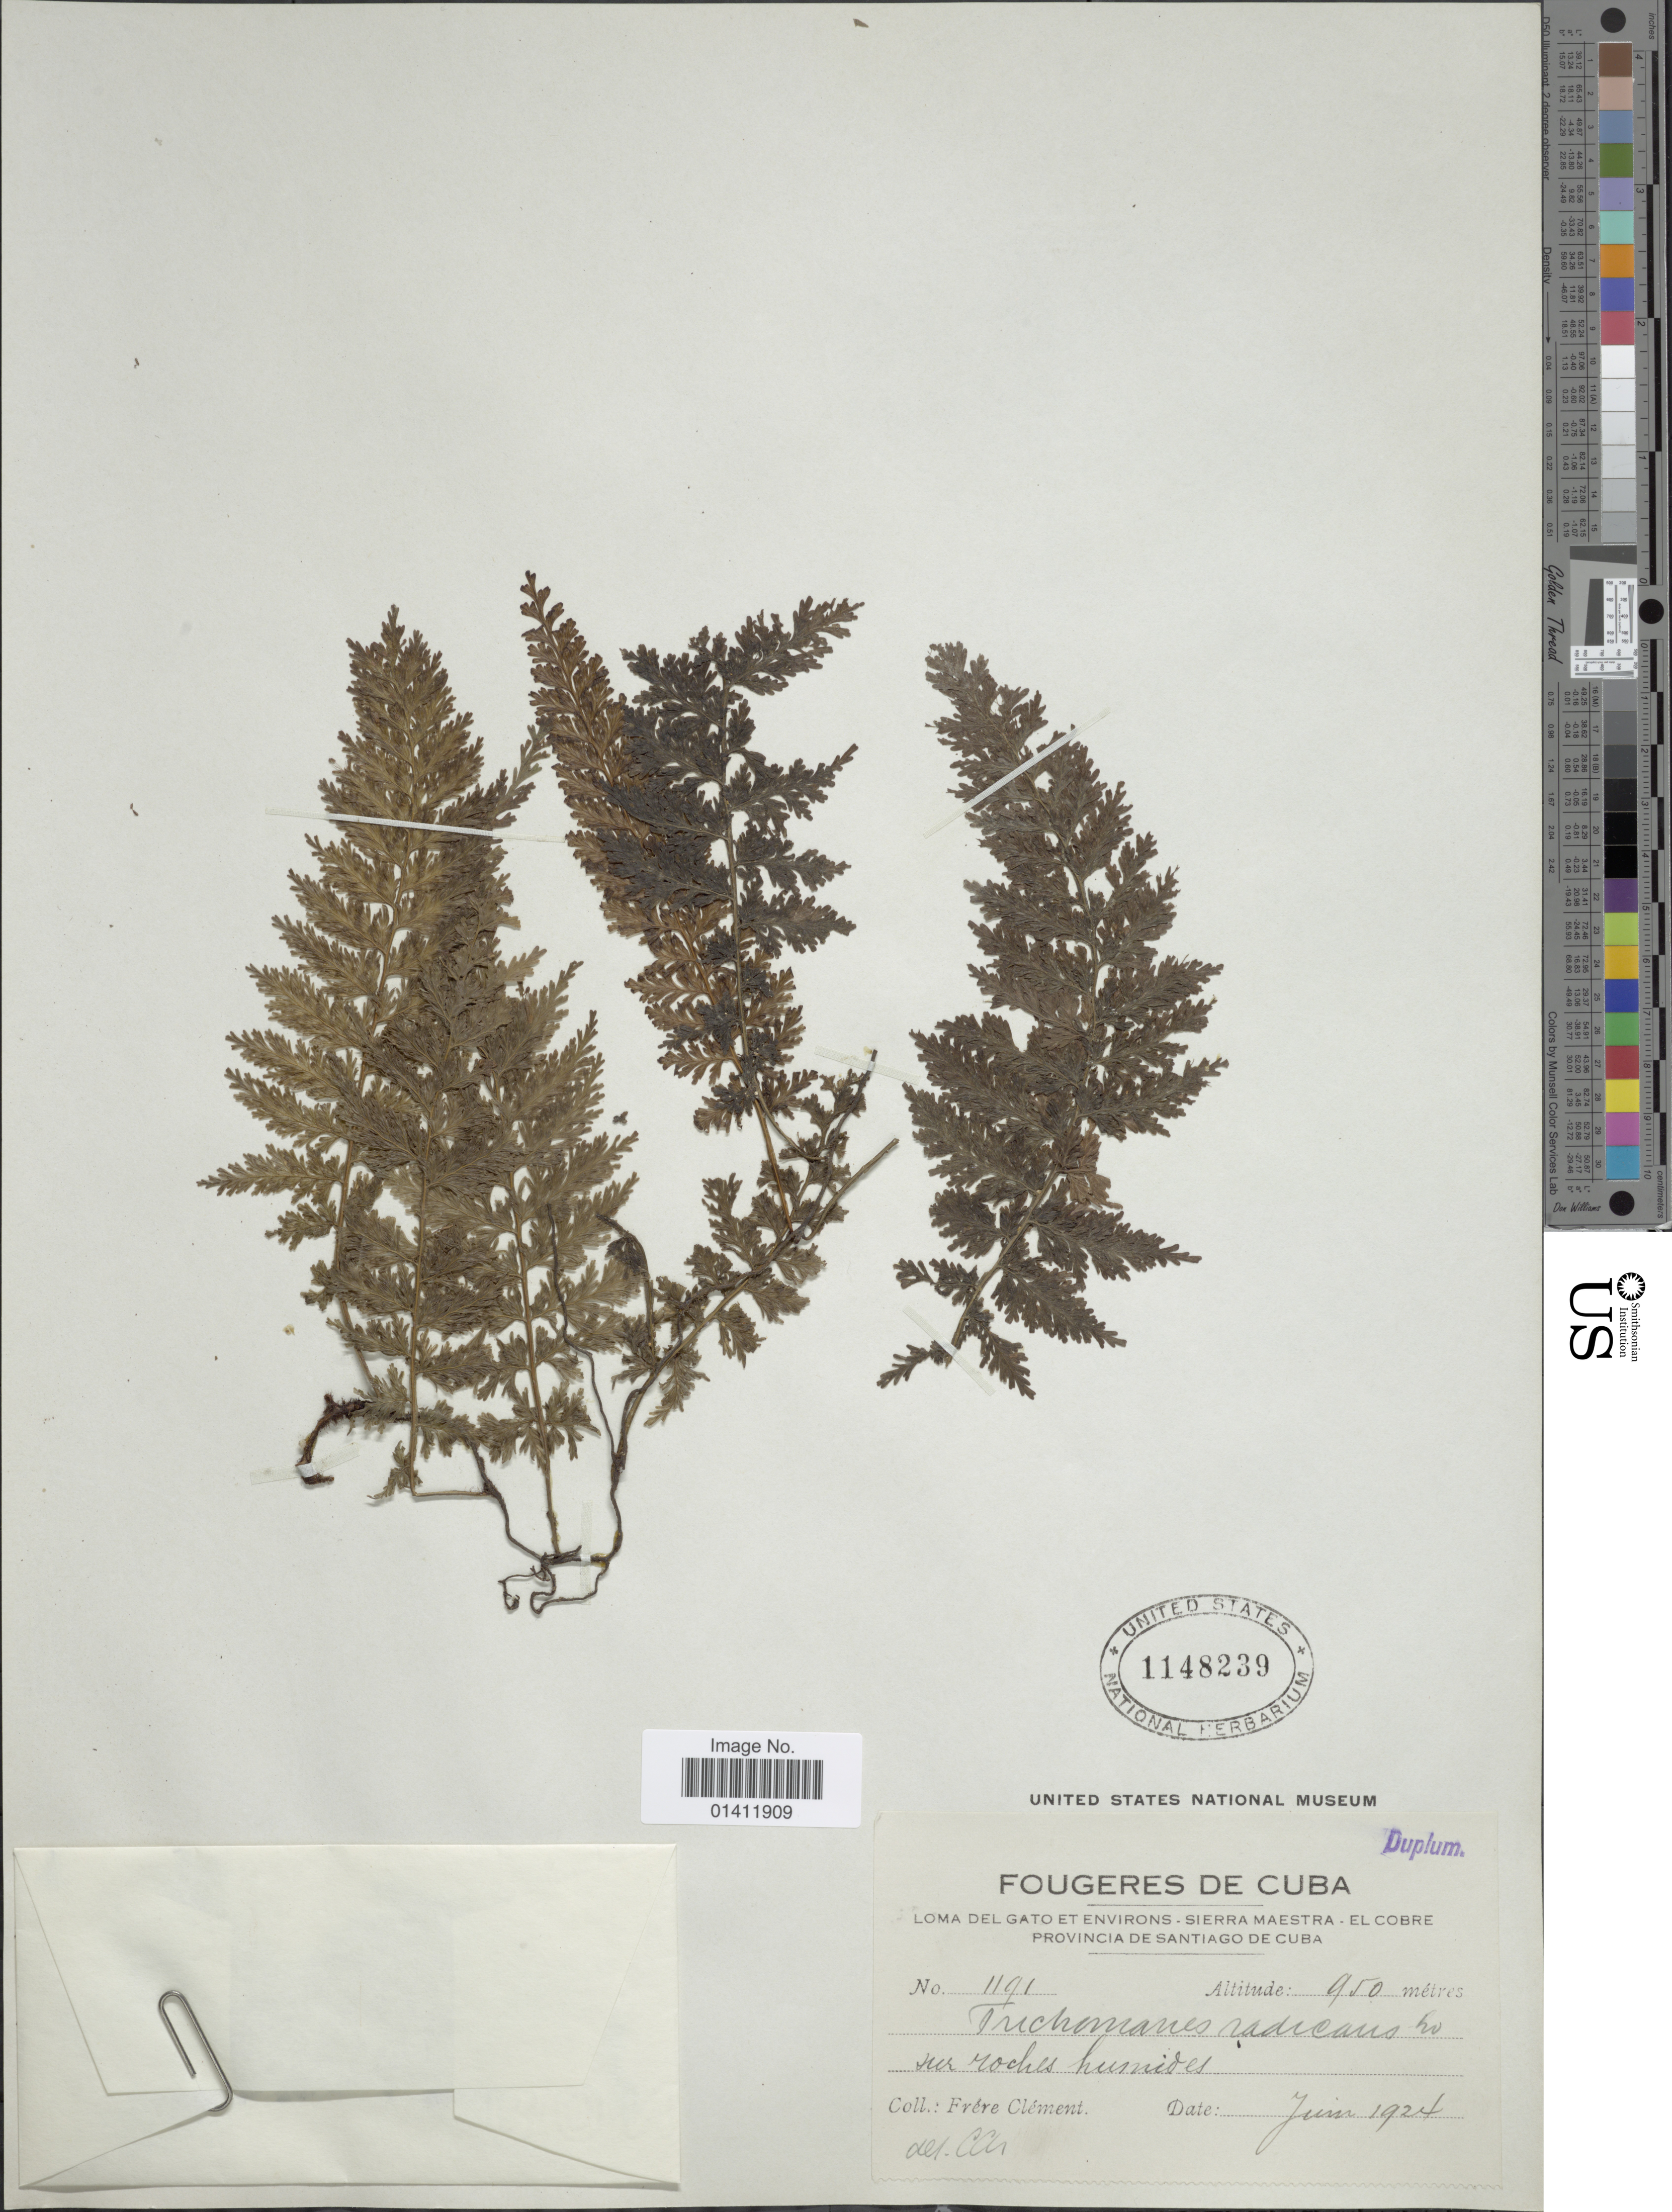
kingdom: Plantae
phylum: Tracheophyta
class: Polypodiopsida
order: Hymenophyllales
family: Hymenophyllaceae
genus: Vandenboschia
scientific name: Vandenboschia radicans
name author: (Sw.) Copel.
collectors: -. Clement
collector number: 1191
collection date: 1924-06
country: Cuba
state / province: Santiago de Cuba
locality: Loma del Gato et enivirons. Sierra Maestra. El Cobre. Provinicia de Santiago de Cuba.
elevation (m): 950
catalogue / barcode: US 1148239